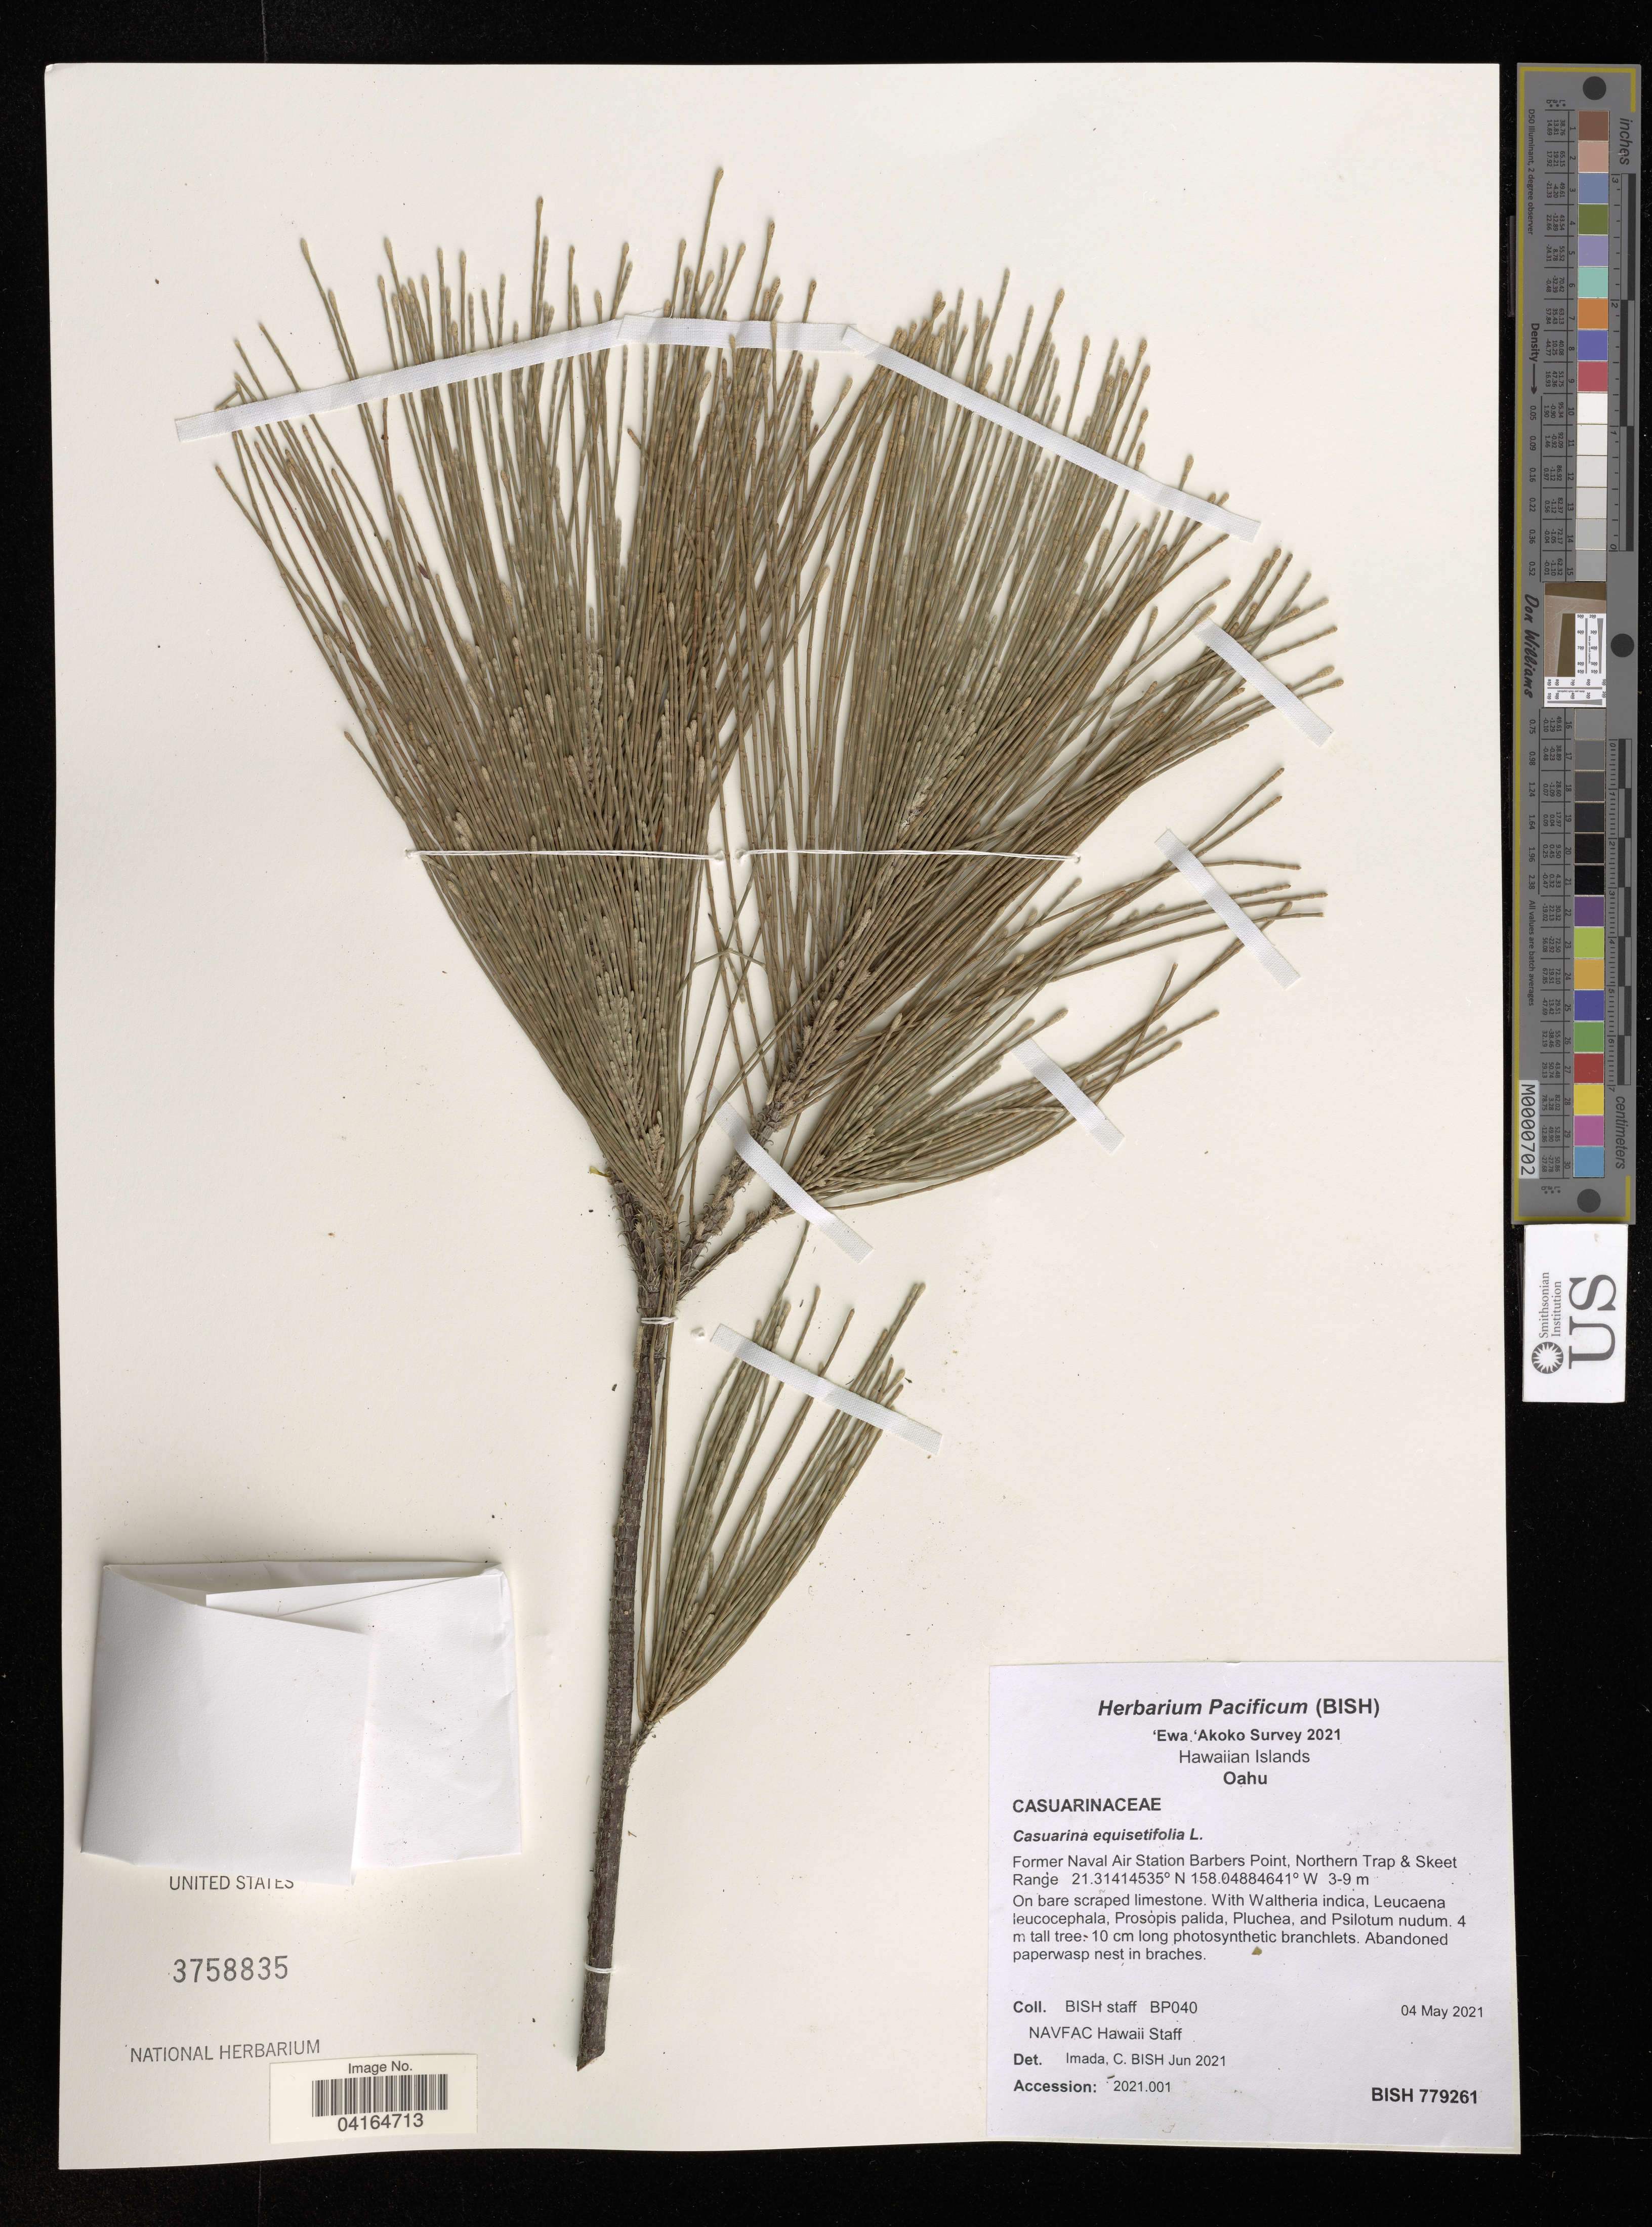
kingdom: Plantae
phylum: Tracheophyta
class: Magnoliopsida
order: Fagales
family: Casuarinaceae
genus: Casuarina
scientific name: Casuarina equisetifolia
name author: L.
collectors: Bernice P. Bishop Museum & N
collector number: BP040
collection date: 2021-05-04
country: United States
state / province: Hawaii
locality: Hawaiian Islands. Oahu. Former Naval Air Station Barbers Point, Northern Trap & Skeet Range.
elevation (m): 3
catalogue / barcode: US 3758835